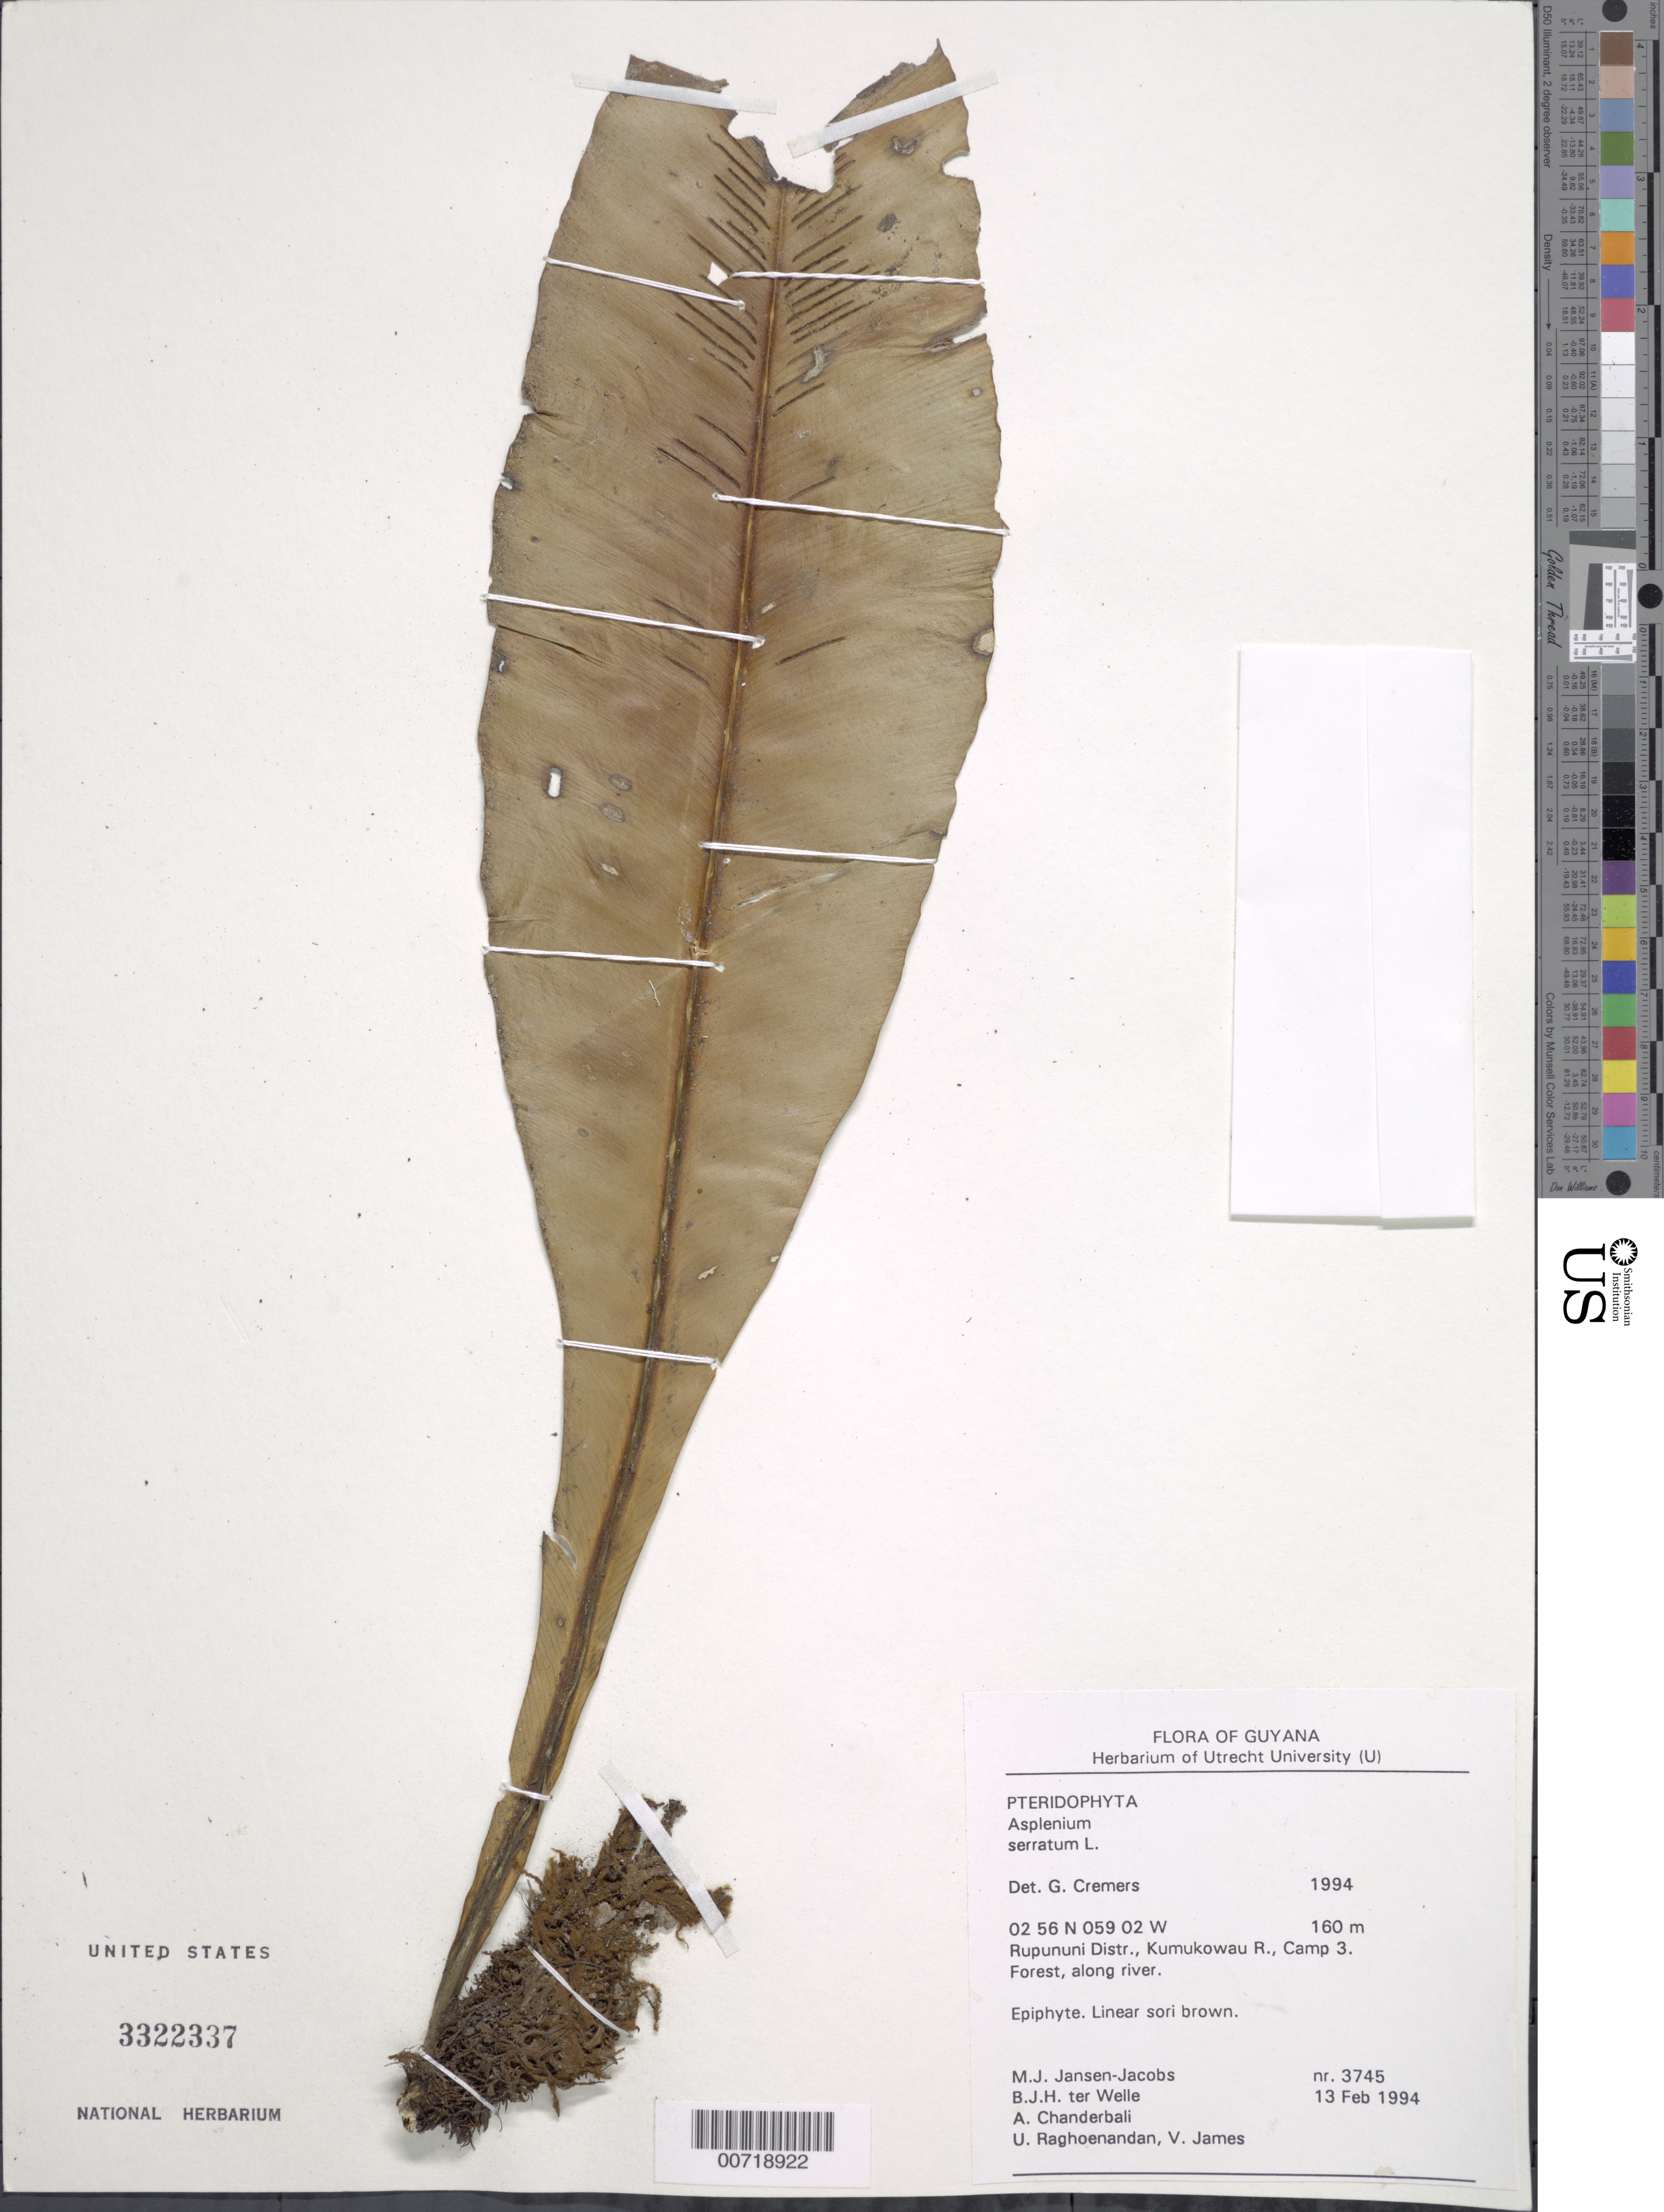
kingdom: Plantae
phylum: Tracheophyta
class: Polypodiopsida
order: Polypodiales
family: Aspleniaceae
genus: Asplenium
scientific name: Asplenium serratum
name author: L.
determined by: Cremers, Georges A.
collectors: M. J. Jansen-Jacobs, B. Welle, A. S. Chanderbali, U. Raghoenandan & V. James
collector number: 3745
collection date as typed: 13-Feb-94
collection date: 1994-02-13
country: Guyana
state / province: U. Takutu-U. Essequibo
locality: Kumukowau R., Camp 3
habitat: Forest, along river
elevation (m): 160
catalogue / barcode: US 3322337